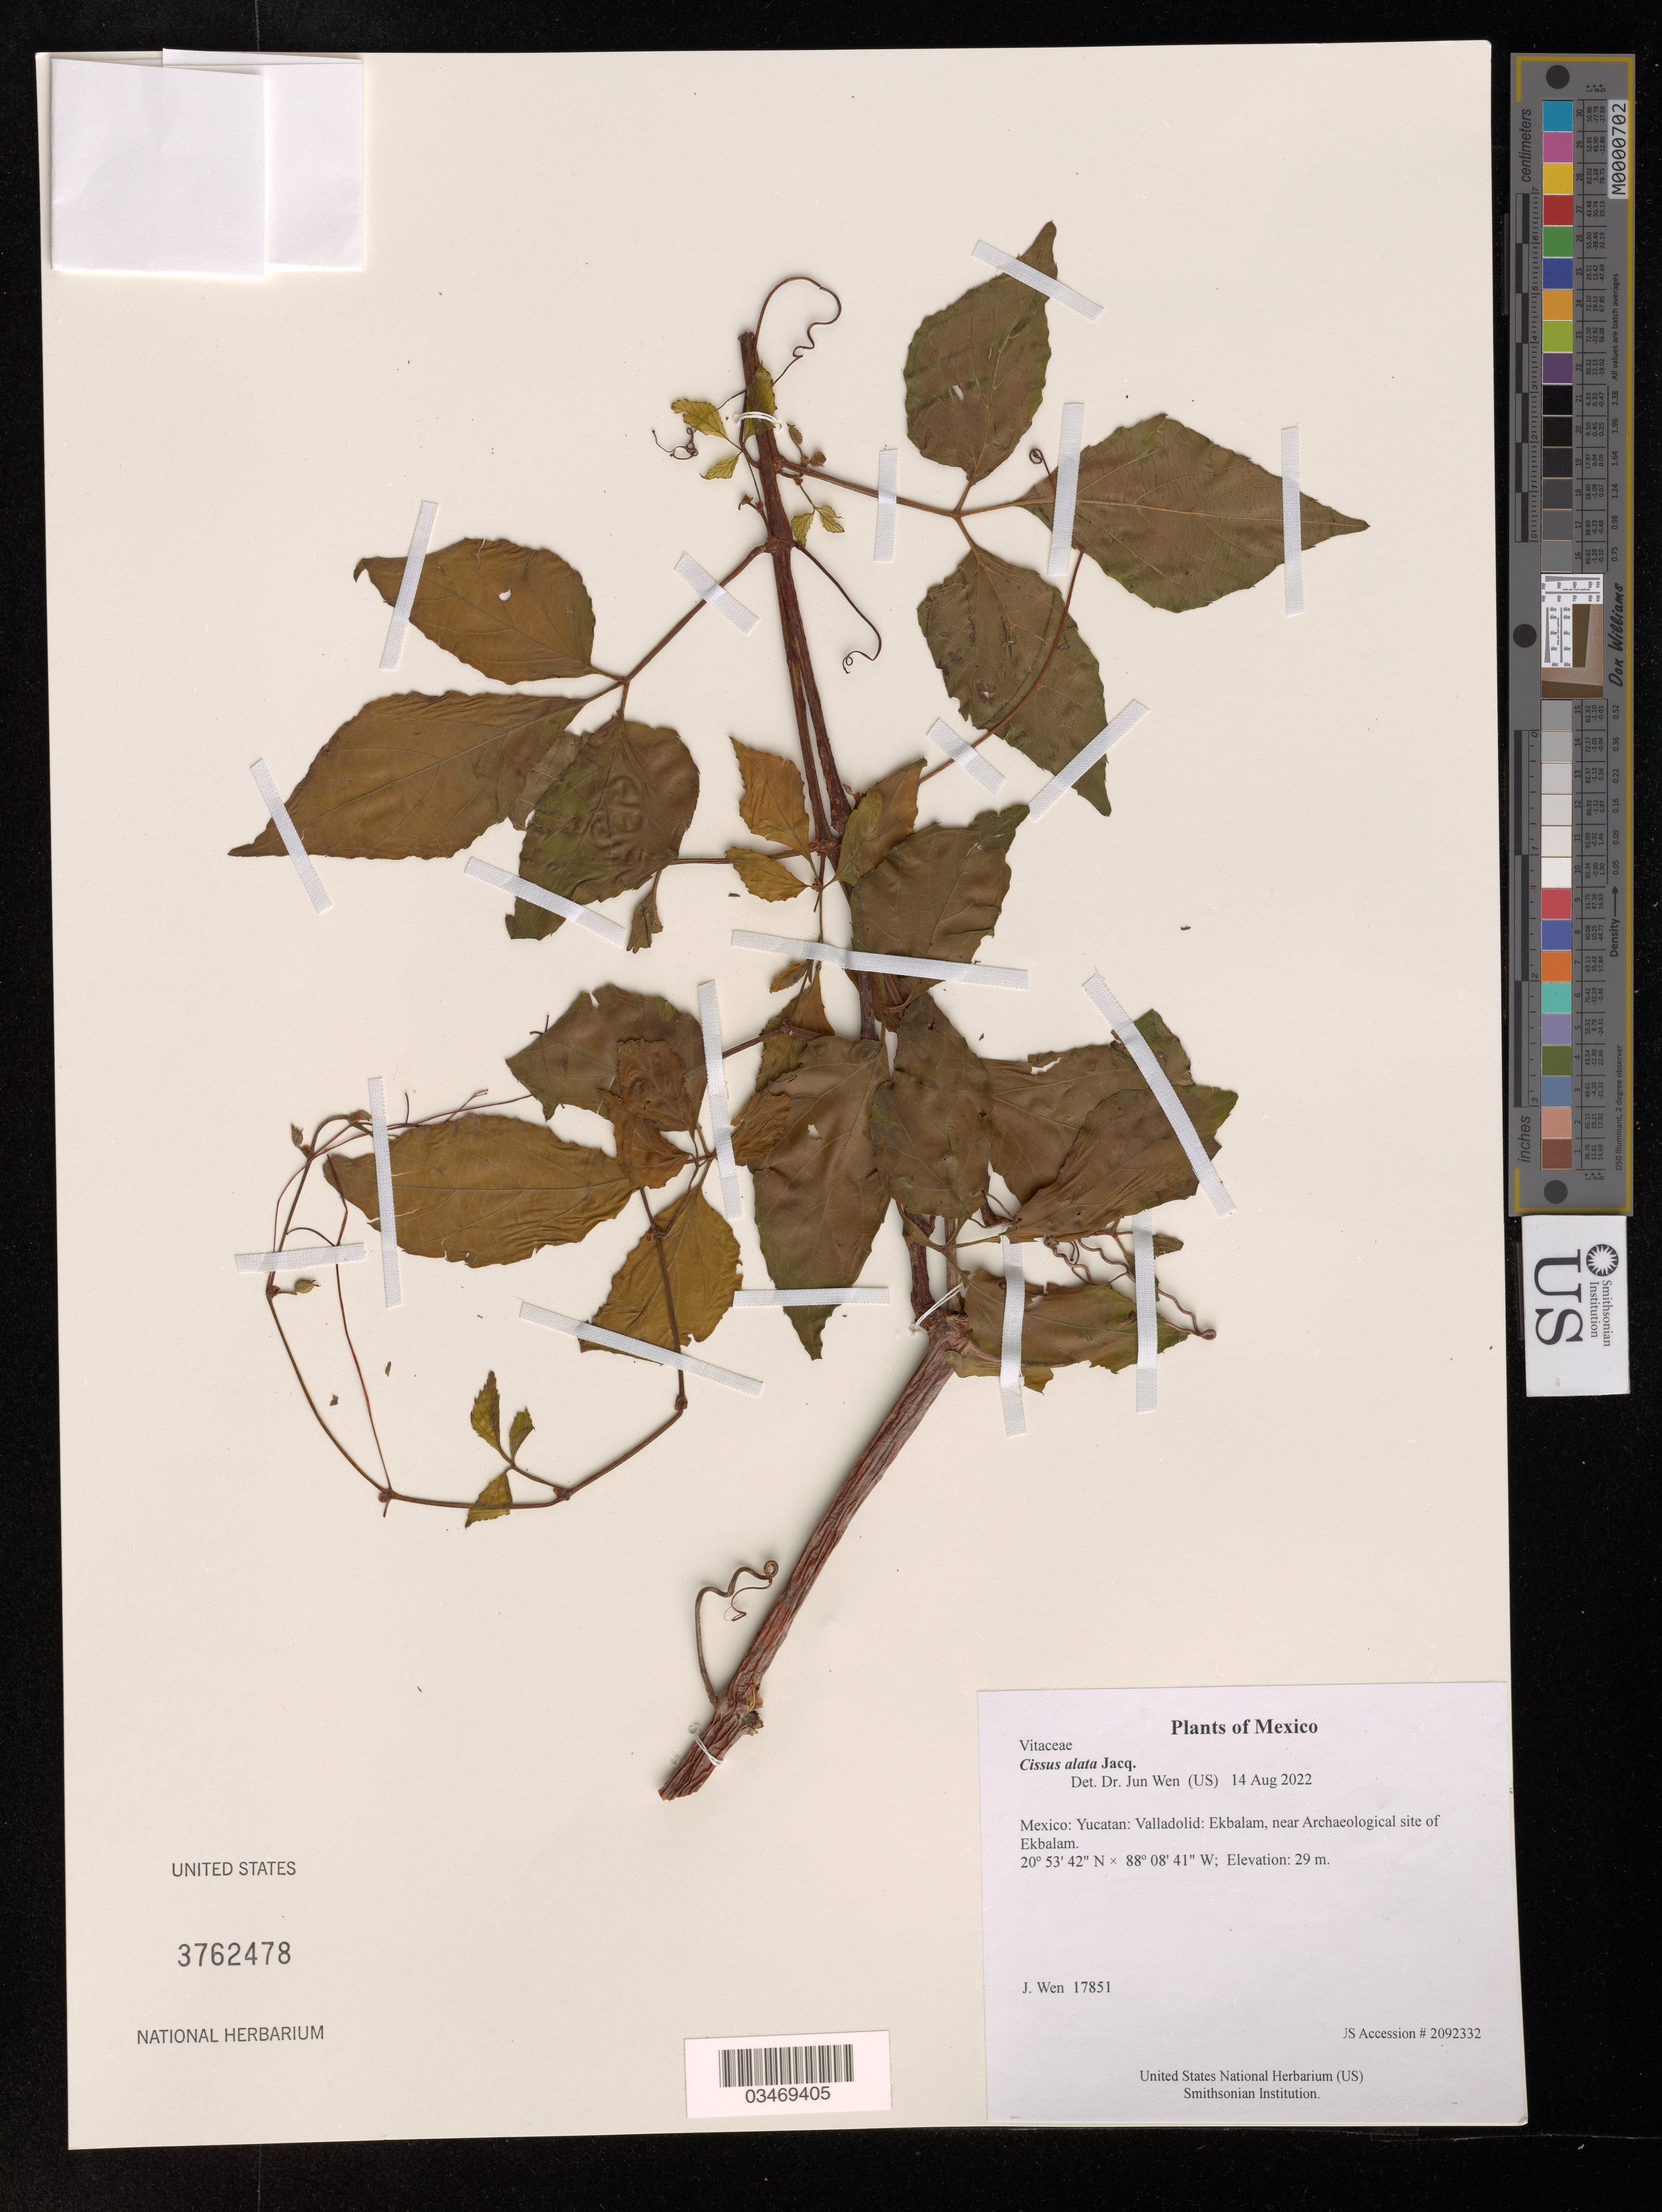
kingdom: Plantae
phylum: Tracheophyta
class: Magnoliopsida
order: Vitales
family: Vitaceae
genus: Cissus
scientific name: Cissus alata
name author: Jacq.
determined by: Wen, Jun, (BOT), Smithsonian Institution - National Museum of Natural History (UNITED STATES)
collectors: J. Wen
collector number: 17851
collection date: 2022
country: Mexico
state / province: Yucatan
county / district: Valladolid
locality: Ekbalam, near Archaeological site of Ekbalam.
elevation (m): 29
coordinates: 20 5342 N, 88 841 W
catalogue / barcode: US 3762478